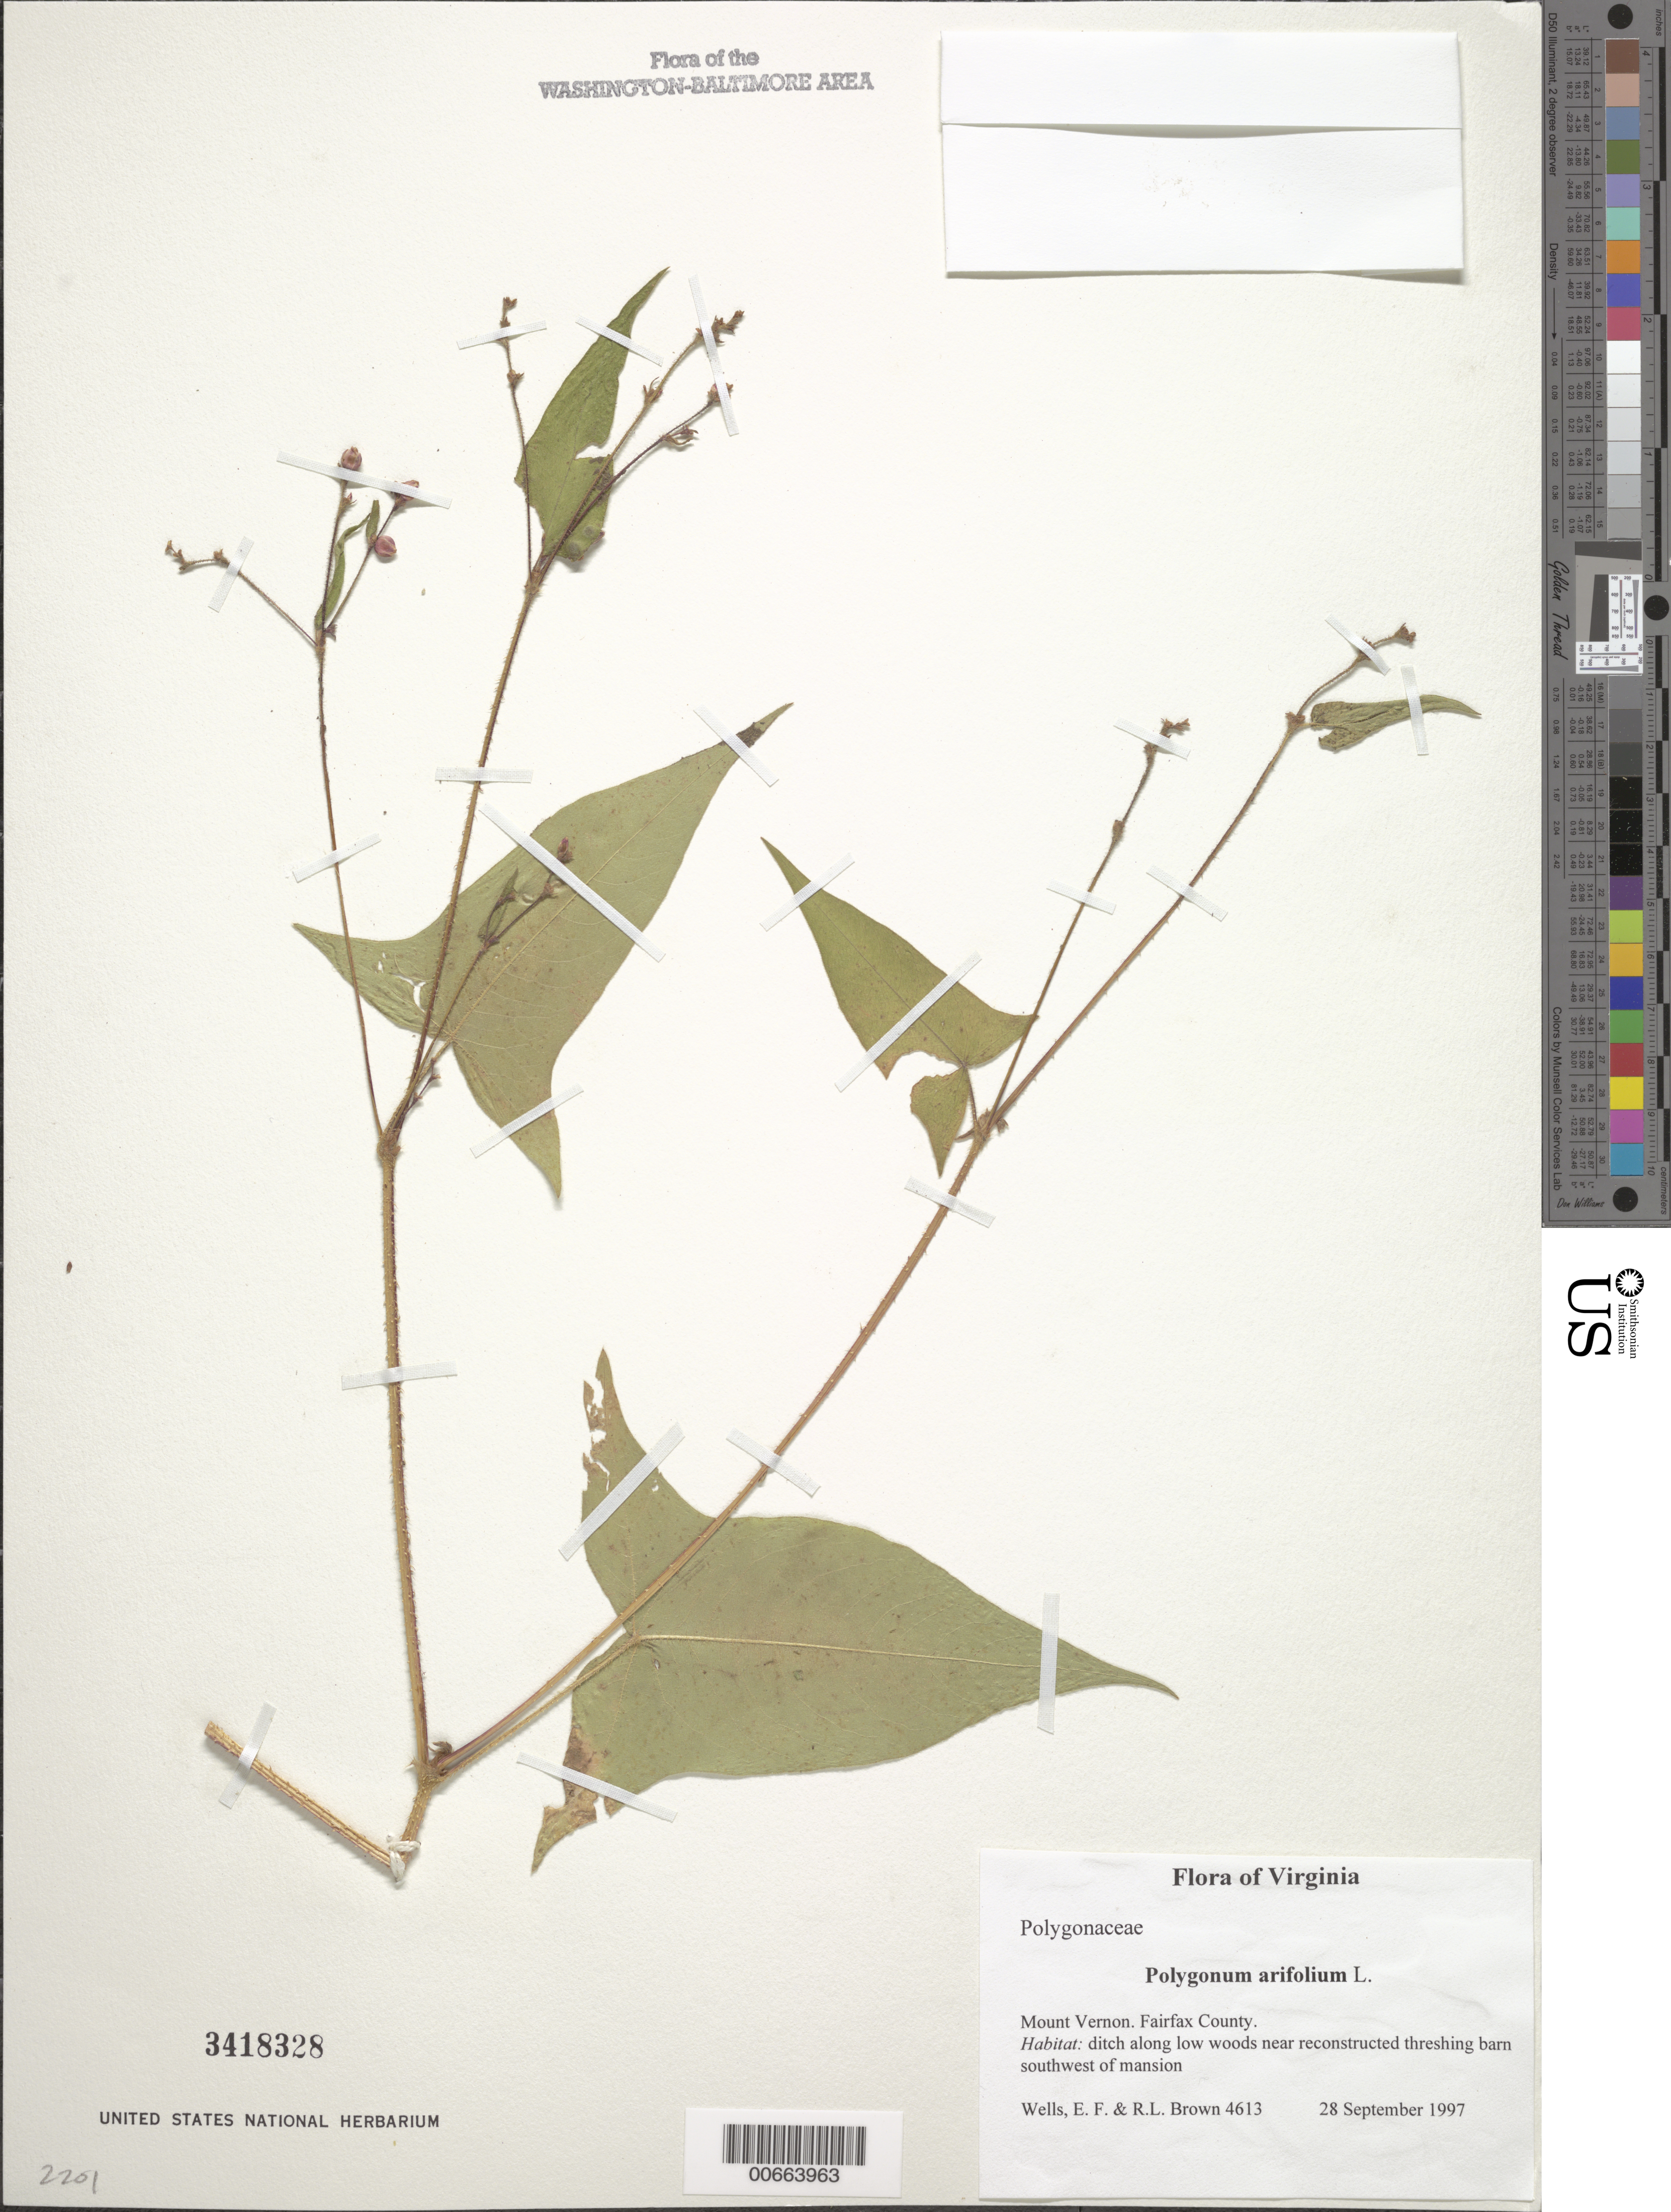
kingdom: Plantae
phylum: Tracheophyta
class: Magnoliopsida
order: Caryophyllales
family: Polygonaceae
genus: Persicaria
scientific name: Persicaria arifolia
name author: (L.) Haraldson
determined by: Atha, D. E.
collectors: E. F. Wells & R. L. Brown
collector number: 4613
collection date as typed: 28 Sep 1997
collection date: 1997-09-28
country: United States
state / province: Virginia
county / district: Fairfax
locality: Mount Vernon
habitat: ditch along low woods near reconstructed threshing barn southwest of mansion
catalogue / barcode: US 3418328